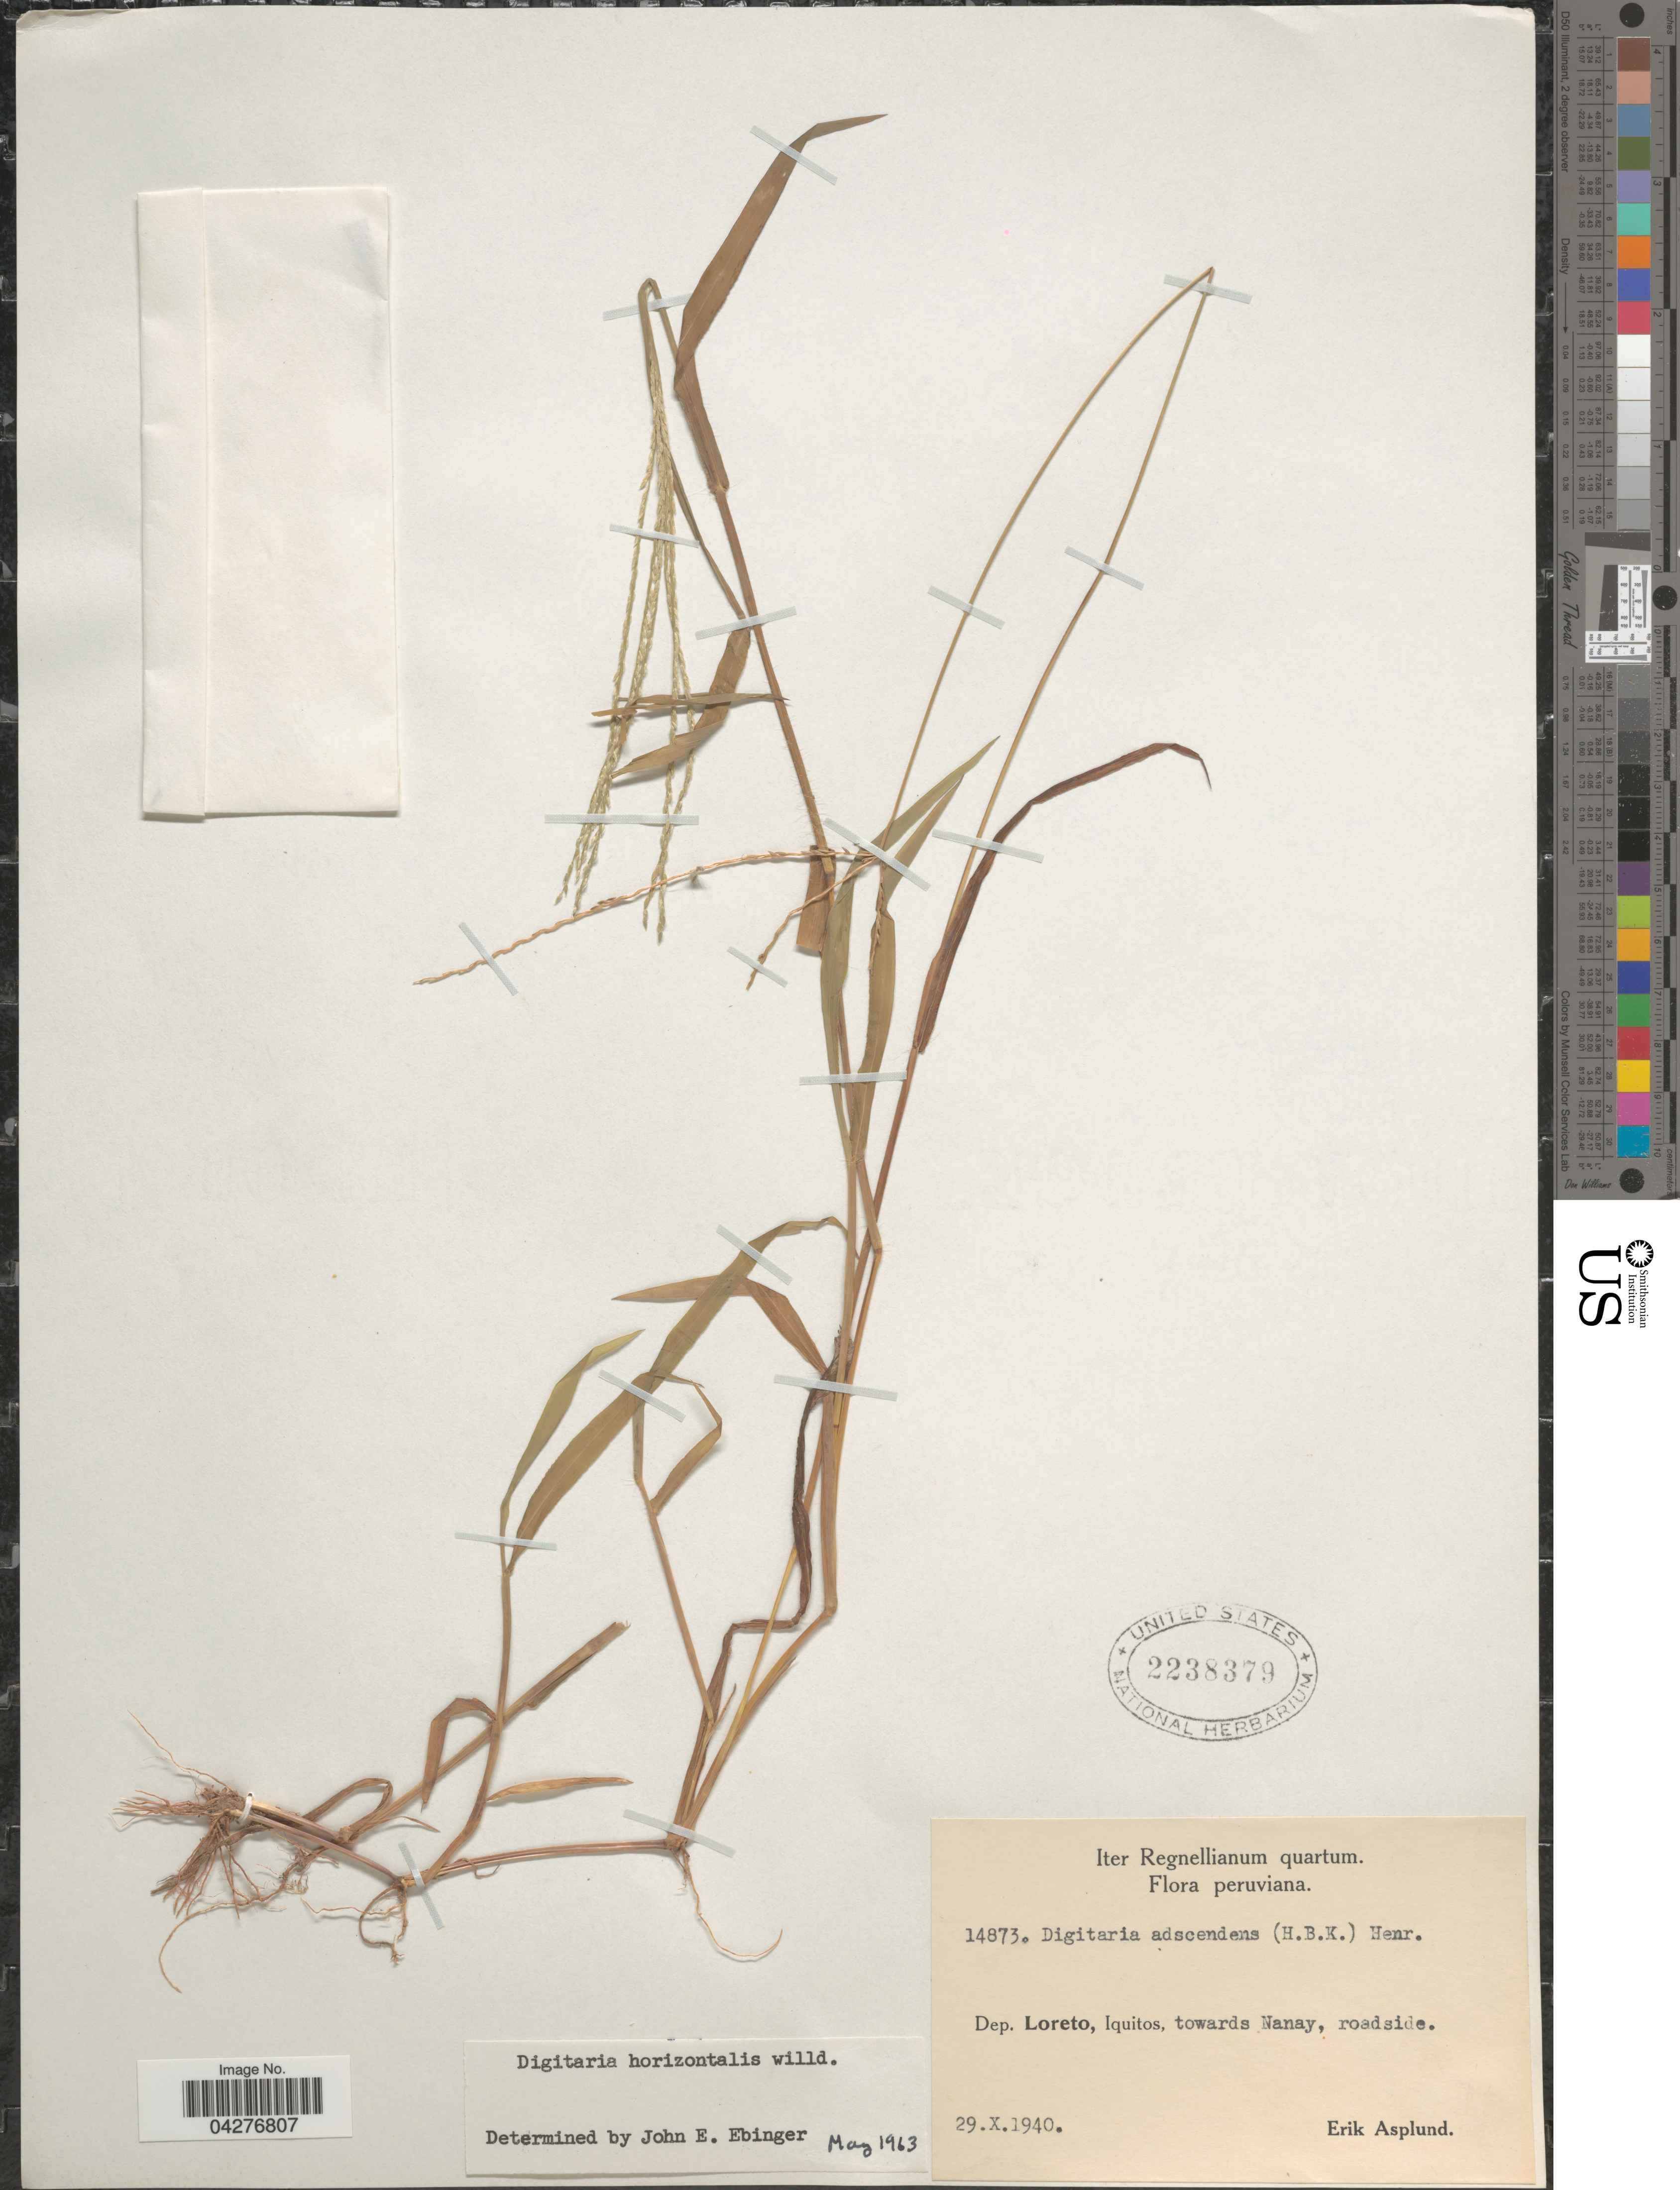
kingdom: Plantae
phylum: Tracheophyta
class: Liliopsida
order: Poales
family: Poaceae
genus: Digitaria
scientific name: Digitaria horizontalis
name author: Willd.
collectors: E. Asplund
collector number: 14873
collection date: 1940-10-29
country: Peru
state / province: Loreto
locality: Iter Regnellianum quartum. Dep. Loreto, Iquitos, towards Nanay, roadside.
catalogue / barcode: US 2238379